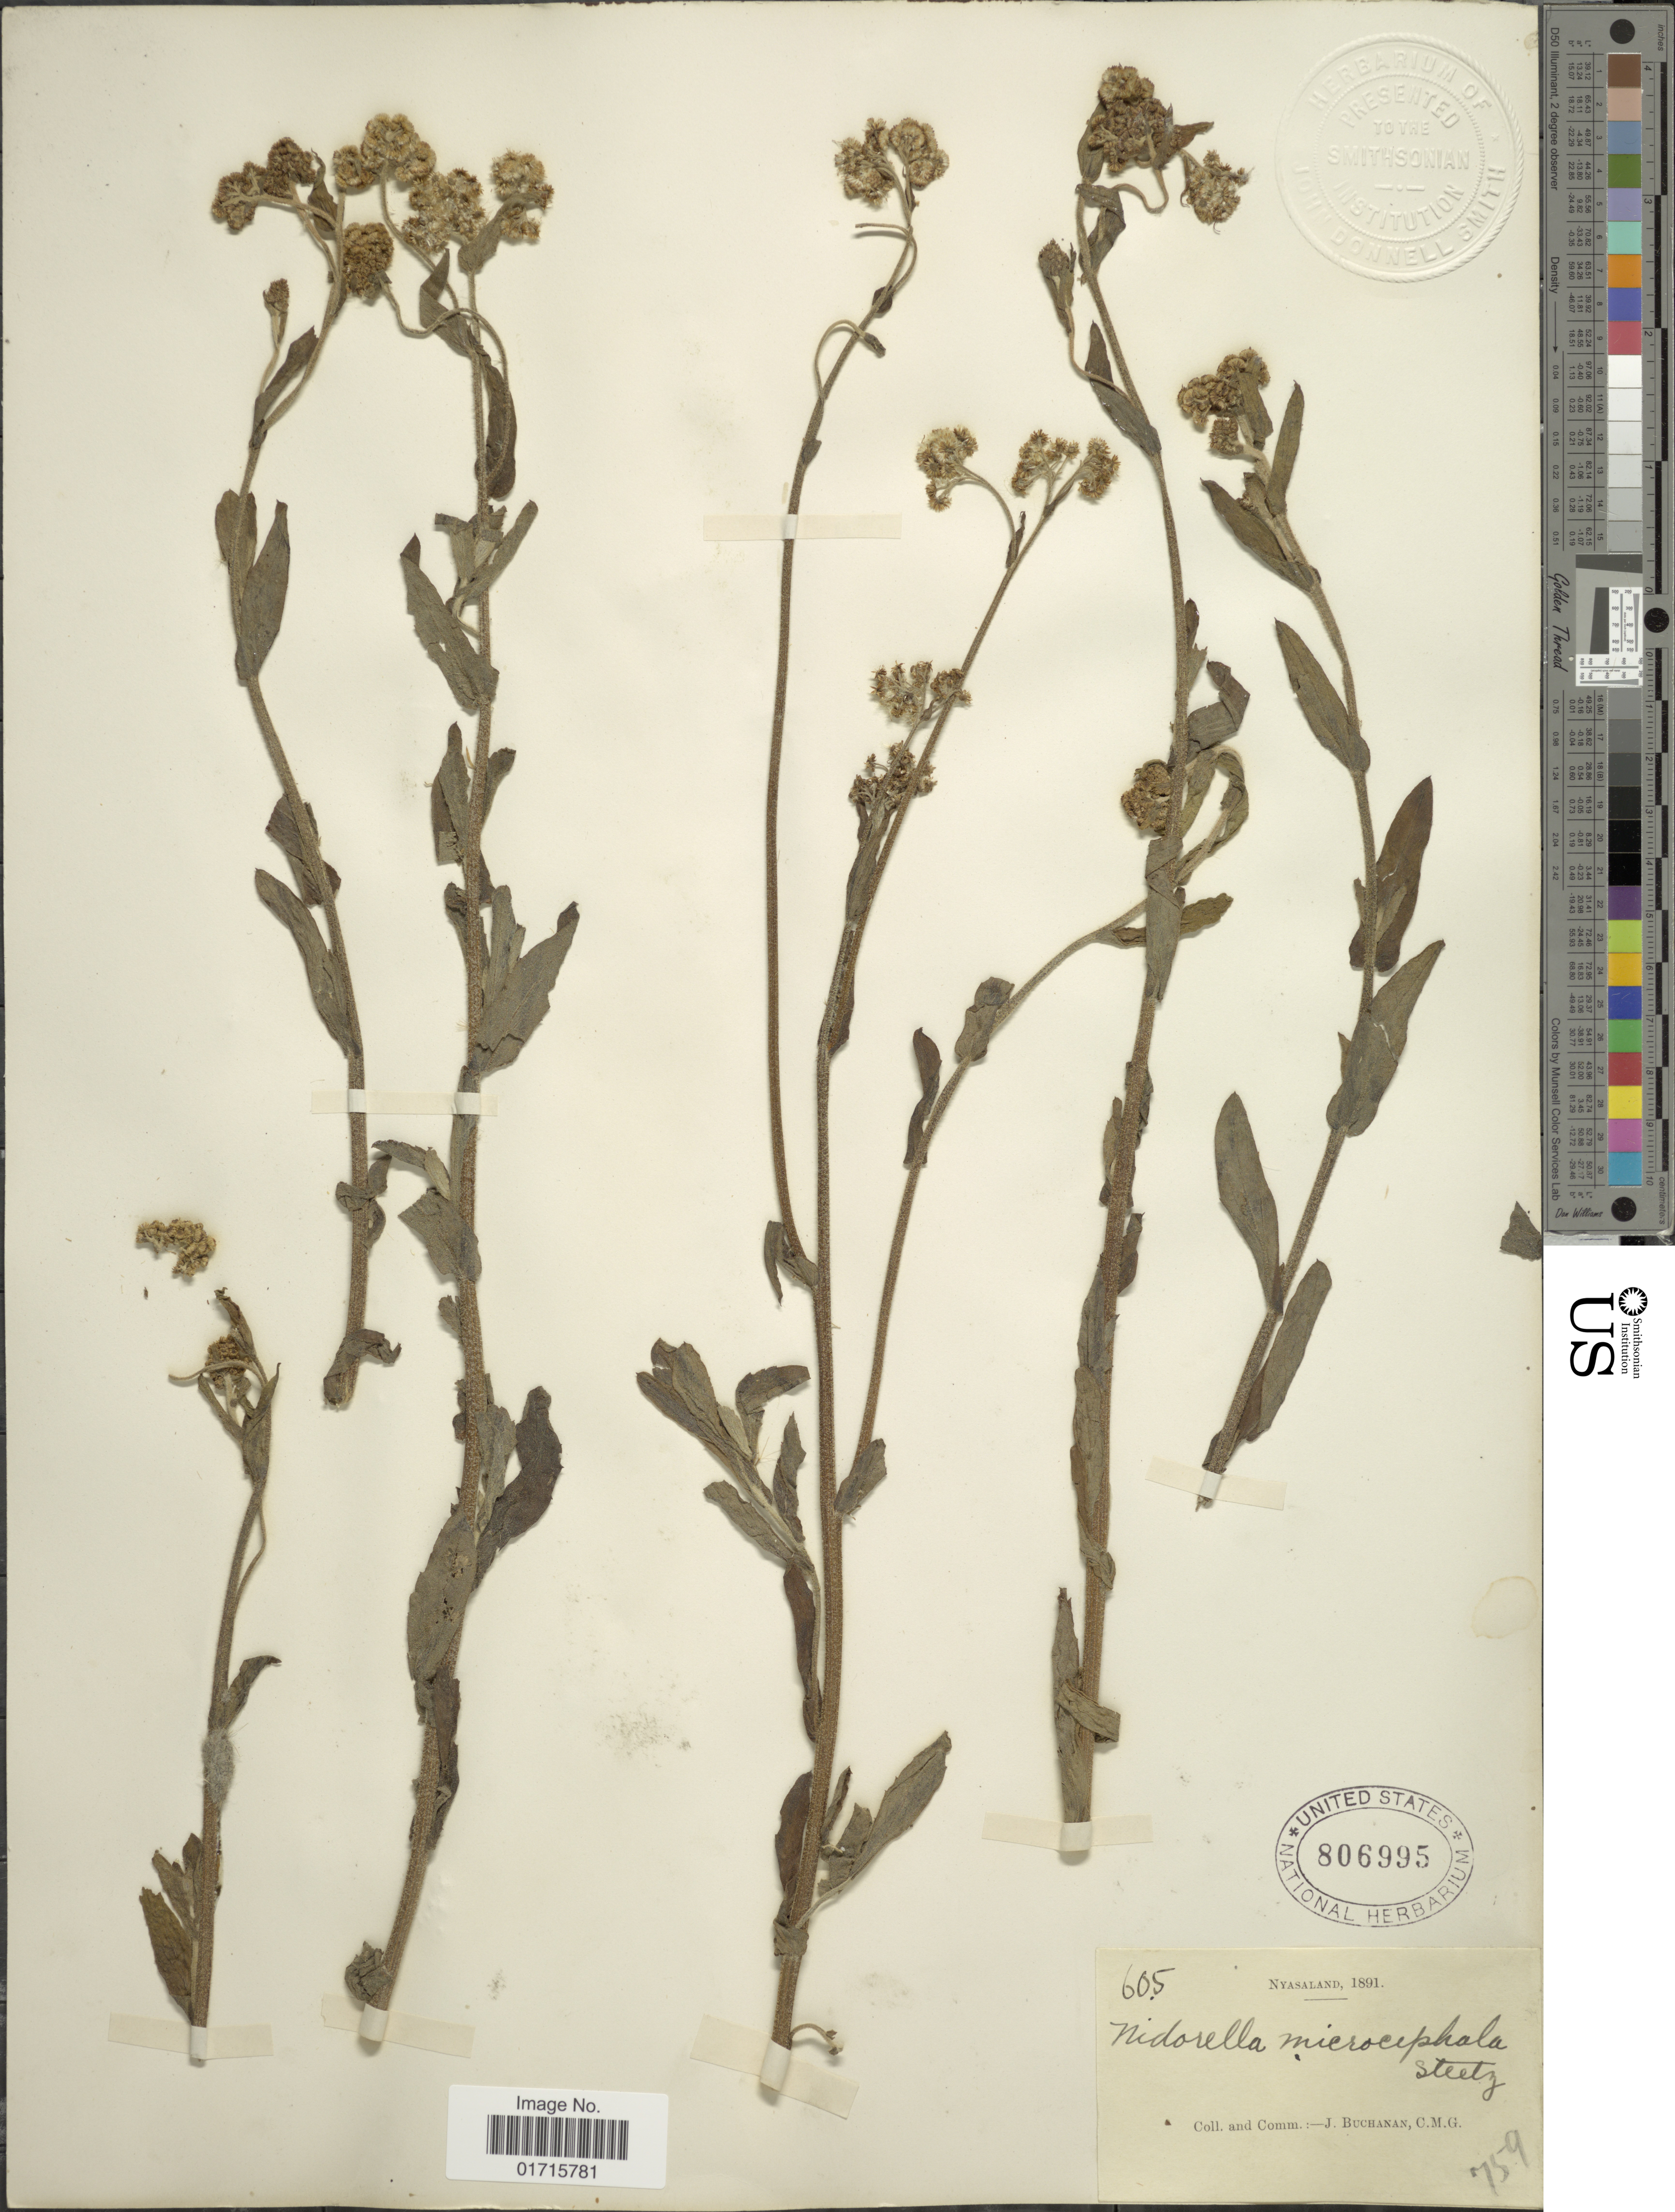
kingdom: Plantae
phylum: Tracheophyta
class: Magnoliopsida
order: Asterales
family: Asteraceae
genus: Nidorella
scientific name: Nidorella microcephala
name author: Steetz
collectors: J. Buchanan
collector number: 605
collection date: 1891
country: Malawi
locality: Nyasaland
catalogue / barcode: US 806995